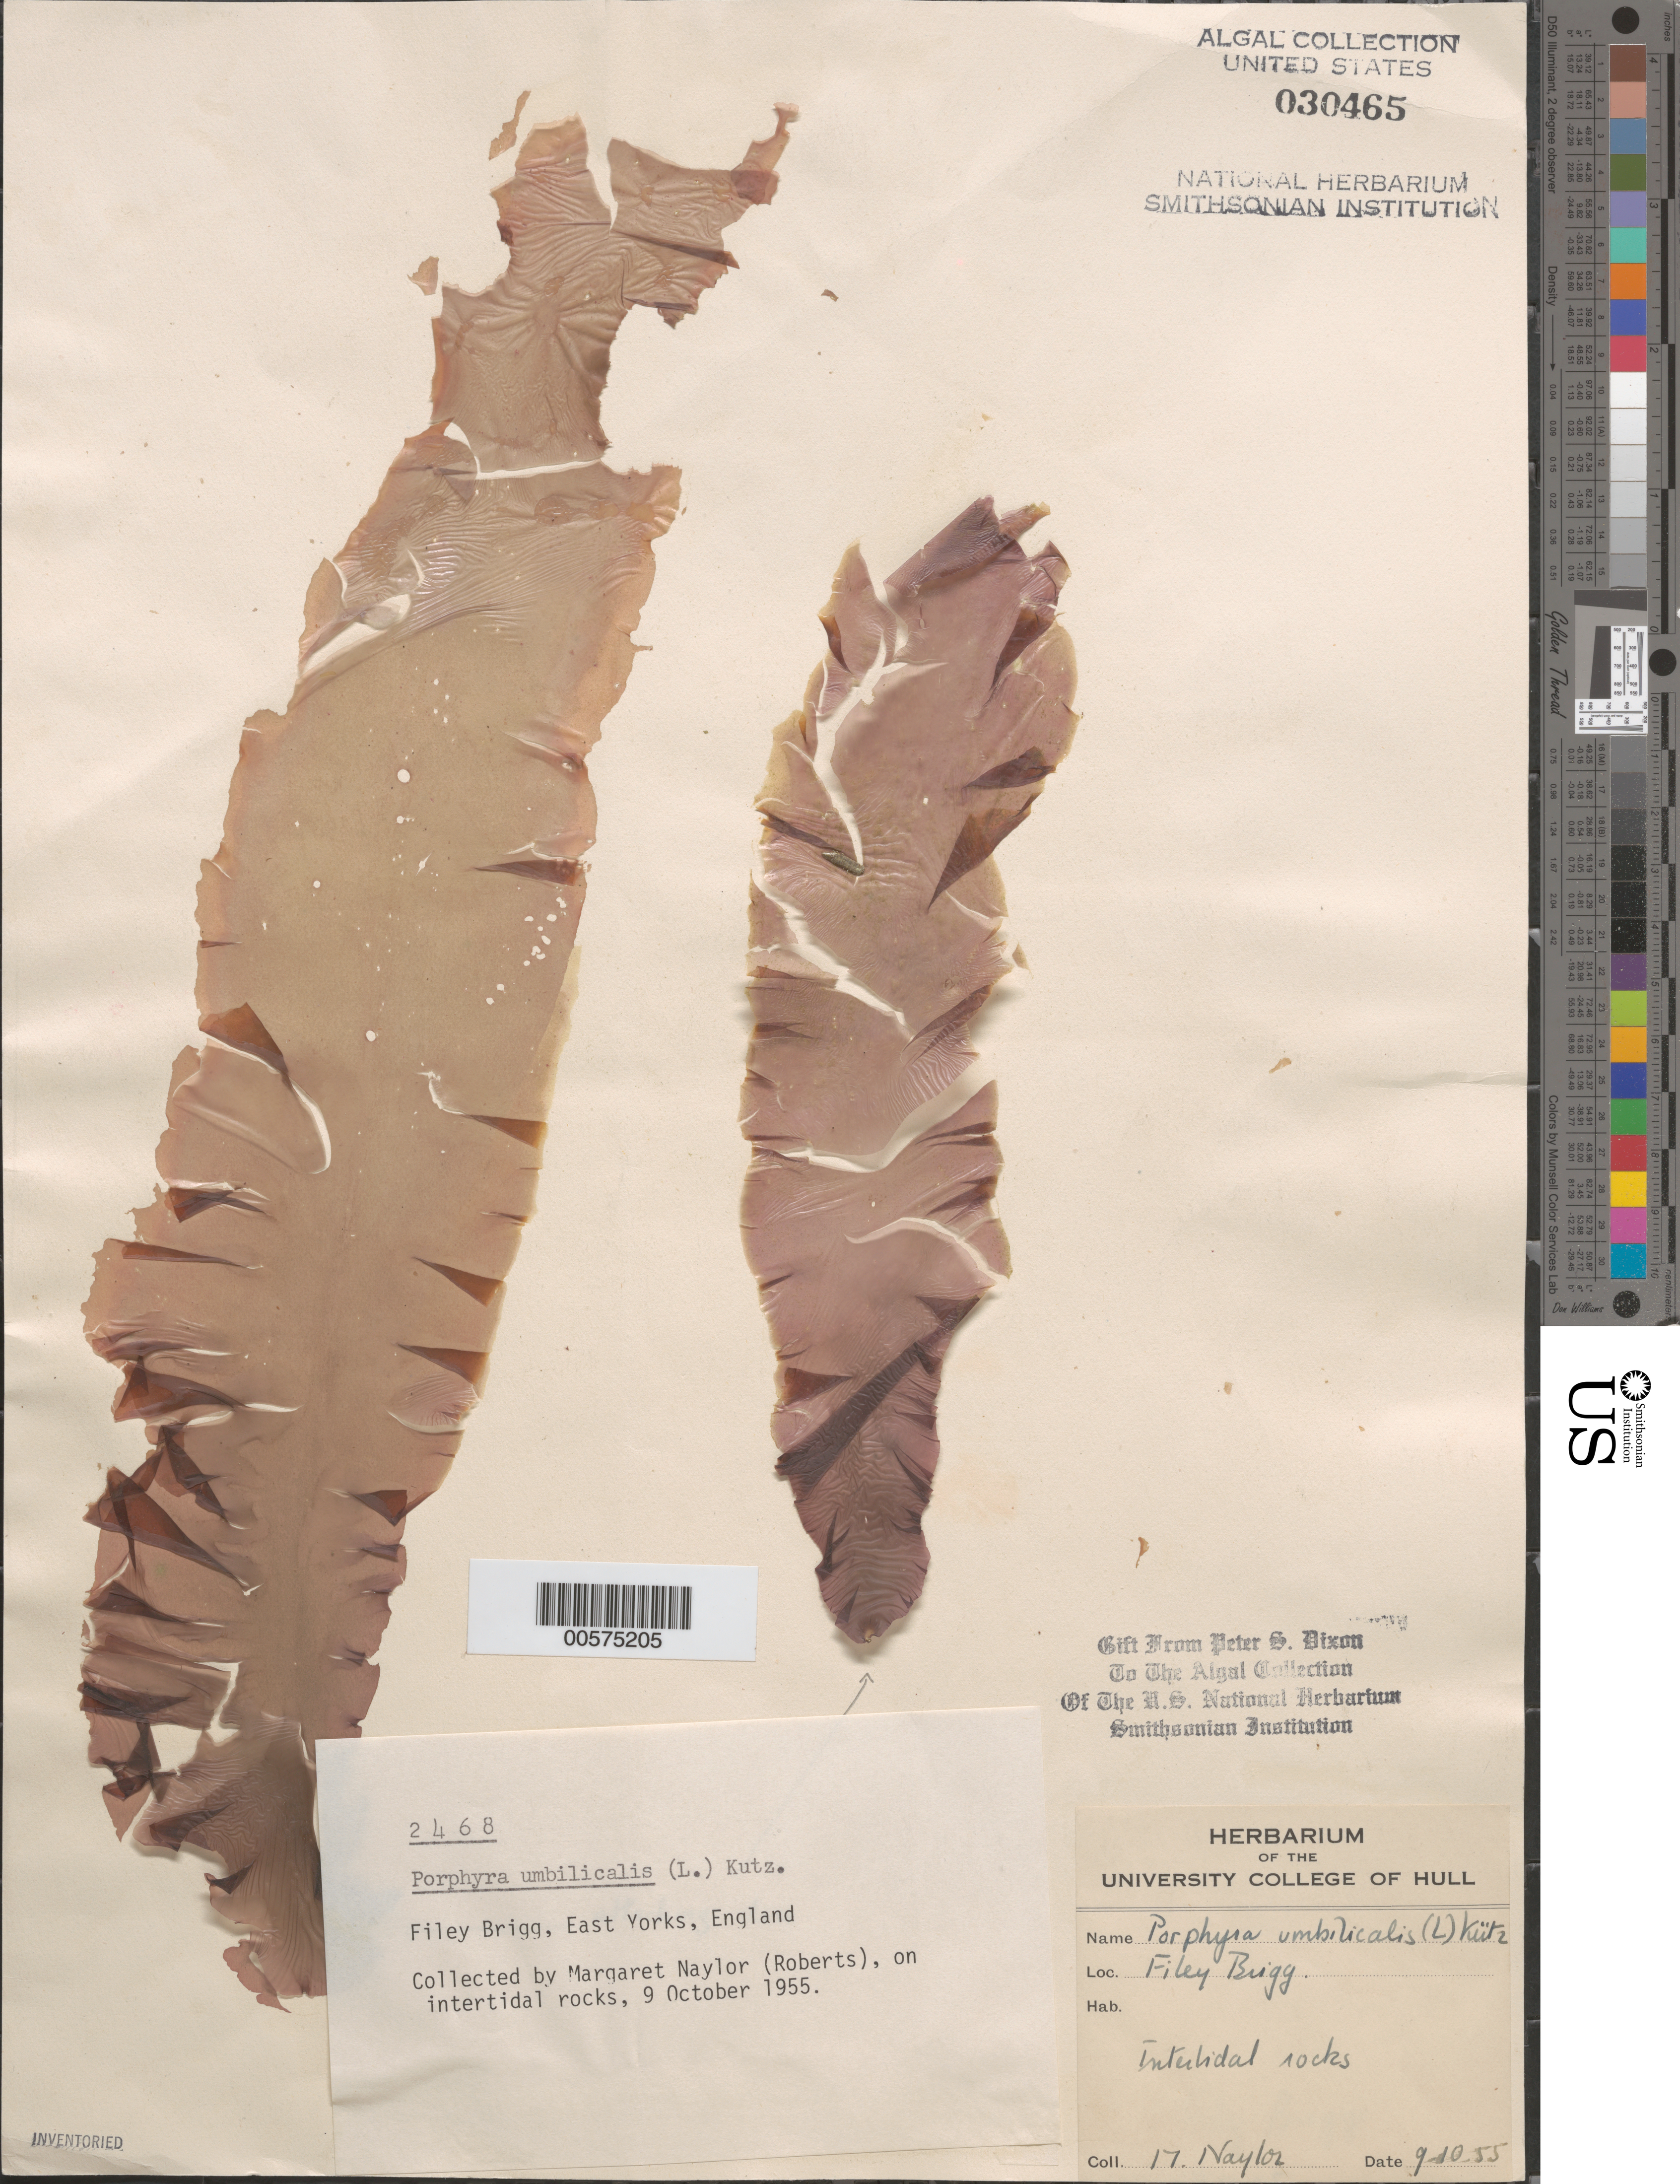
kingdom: Plantae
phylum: Rhodophyta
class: Bangiophyceae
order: Bangiales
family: Bangiaceae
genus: Porphyra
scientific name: Porphyra umbilicalis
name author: Kütz.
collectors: M. Roberts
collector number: PSD 2468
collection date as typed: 09 Oct 1955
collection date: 1955-10-09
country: United Kingdom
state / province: England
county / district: North Yorkshire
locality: Filey Brigg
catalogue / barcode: US 30465